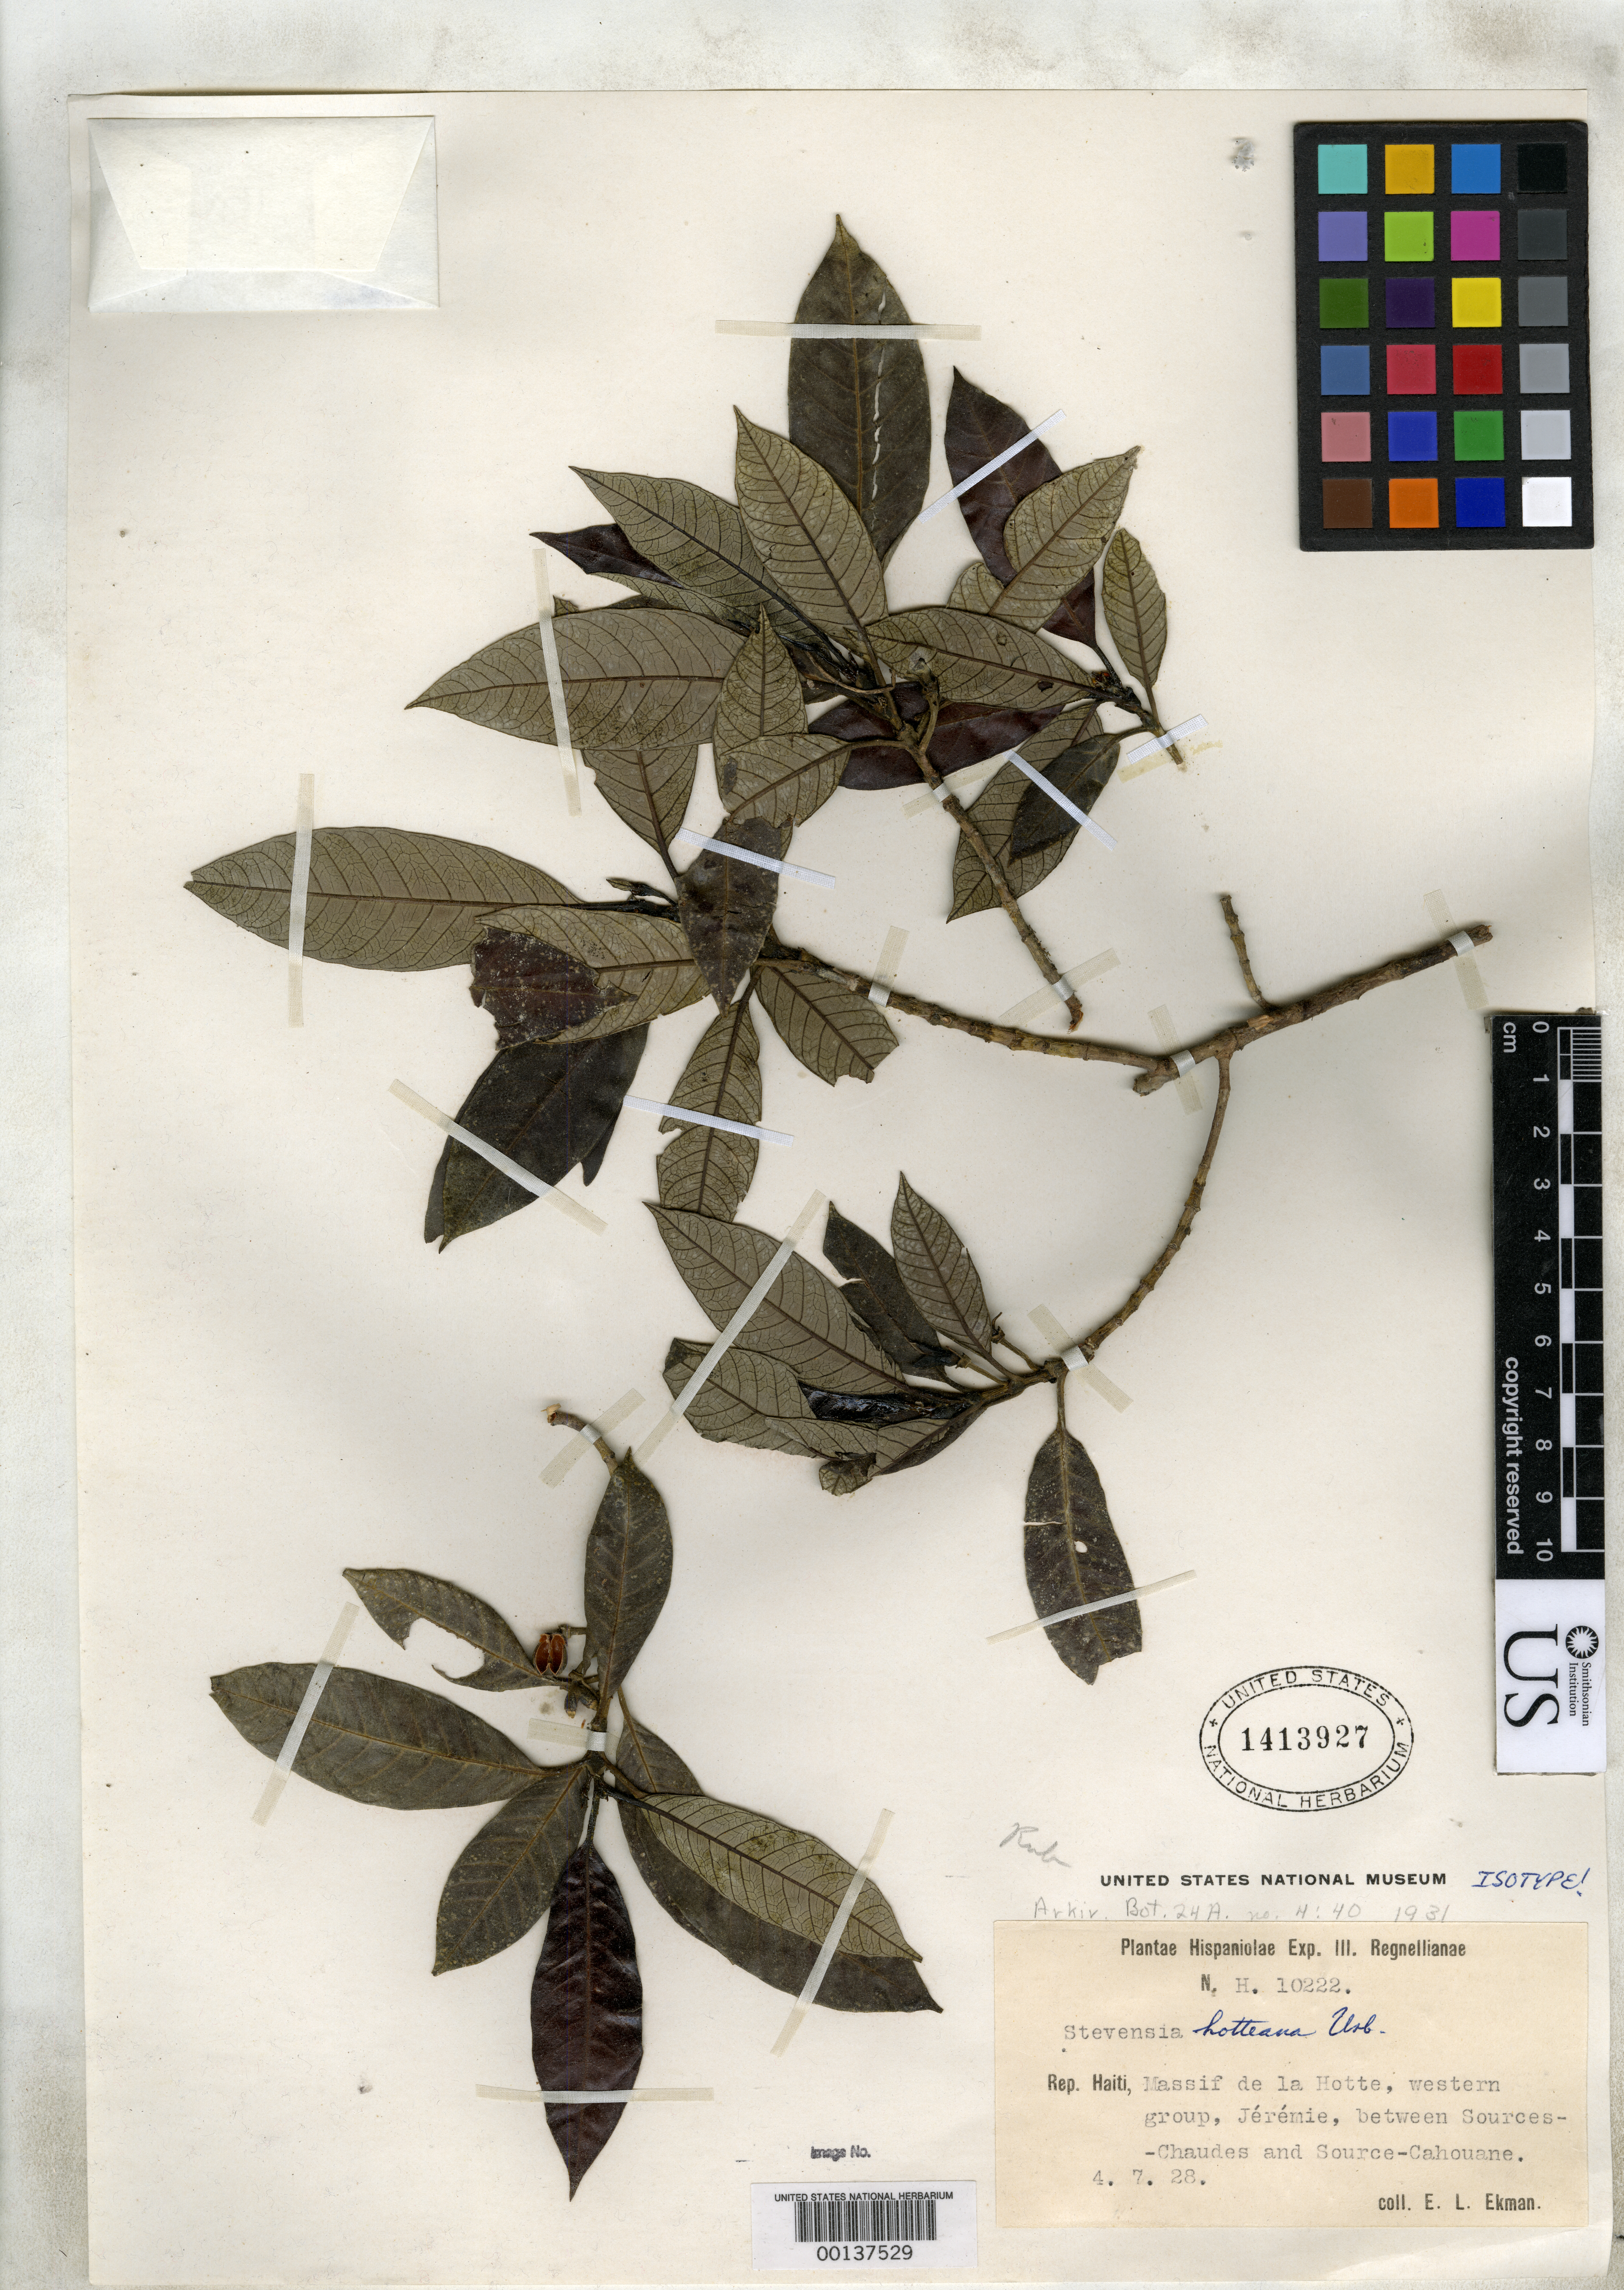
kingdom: Plantae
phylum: Tracheophyta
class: Magnoliopsida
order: Gentianales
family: Rubiaceae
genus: Stevensia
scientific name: Stevensia hotteana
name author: Urb. & Ekman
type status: Isotype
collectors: E. L. Ekman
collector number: H 10222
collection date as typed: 04 Jul 1928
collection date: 1928-07-04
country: Haiti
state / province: Sud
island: Hispaniola Island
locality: Jeremie, Massif de La Hotte.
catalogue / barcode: US 1413927